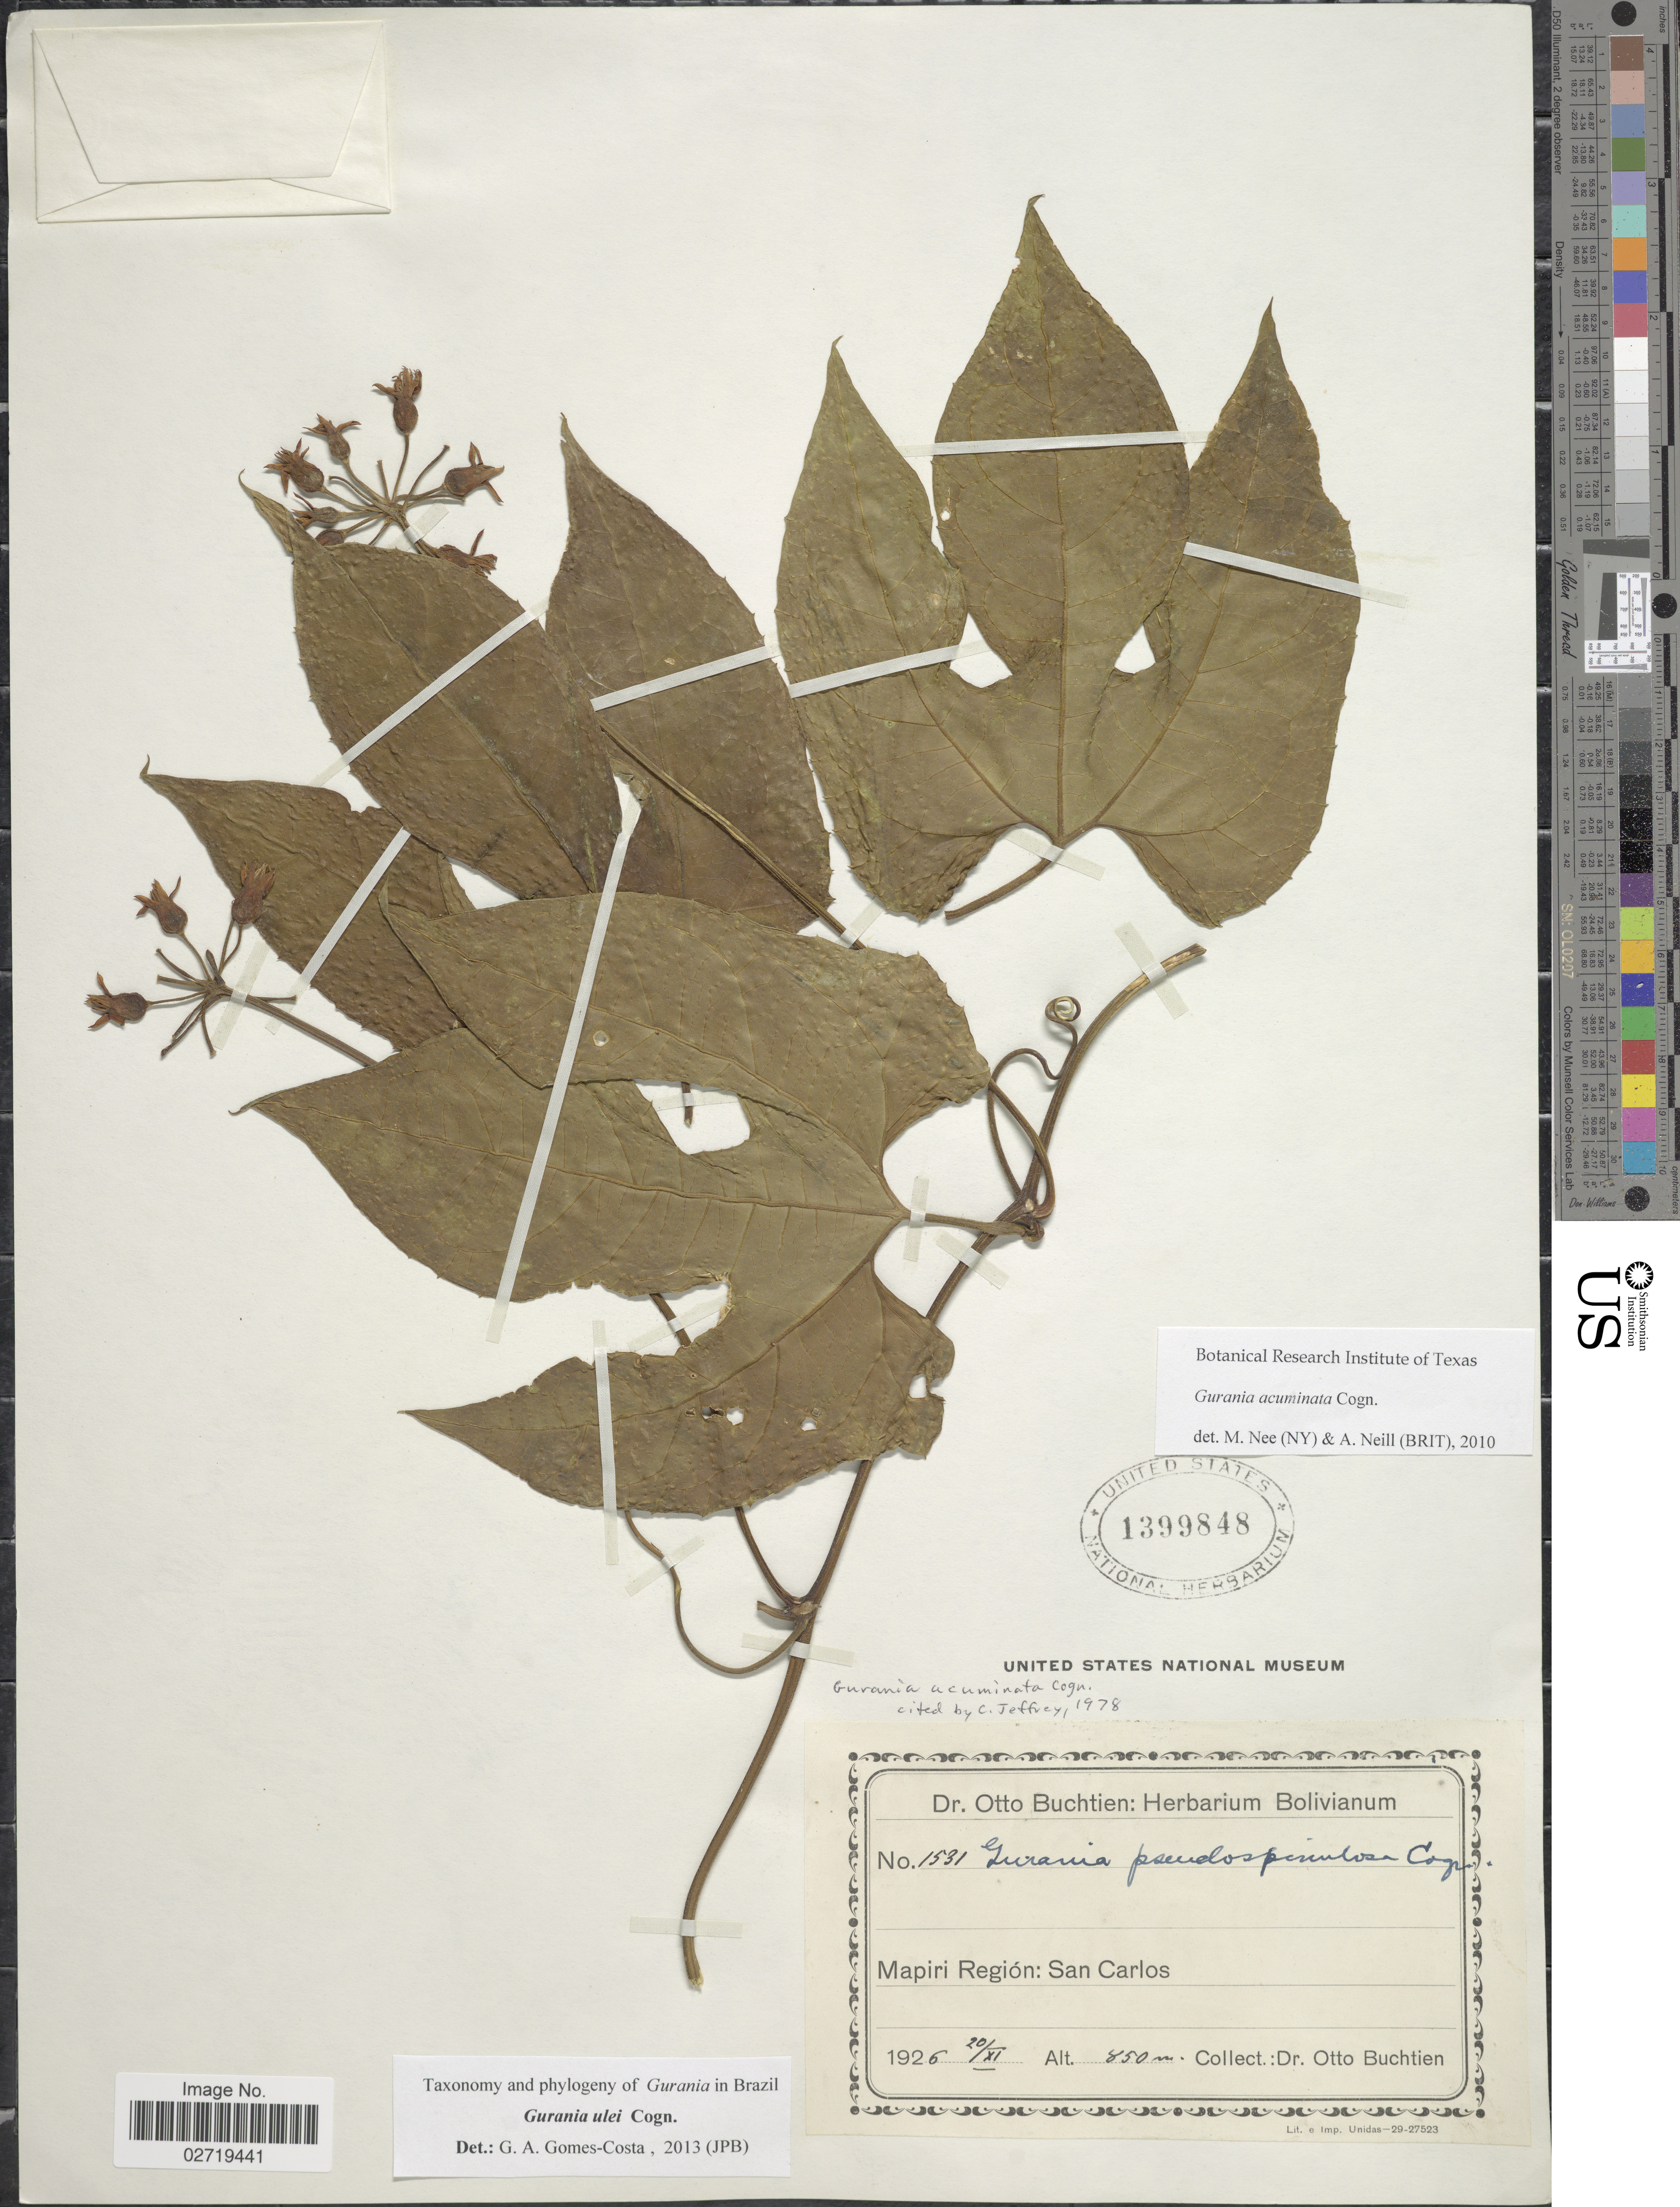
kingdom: Plantae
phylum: Tracheophyta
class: Magnoliopsida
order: Cucurbitales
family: Cucurbitaceae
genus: Gurania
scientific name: Gurania ulei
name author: Cogn. in Engl.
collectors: O. Buchtien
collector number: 1531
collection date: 1926-11-20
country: Bolivia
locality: Mapiri Región: San Carlos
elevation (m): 850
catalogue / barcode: US 1399848